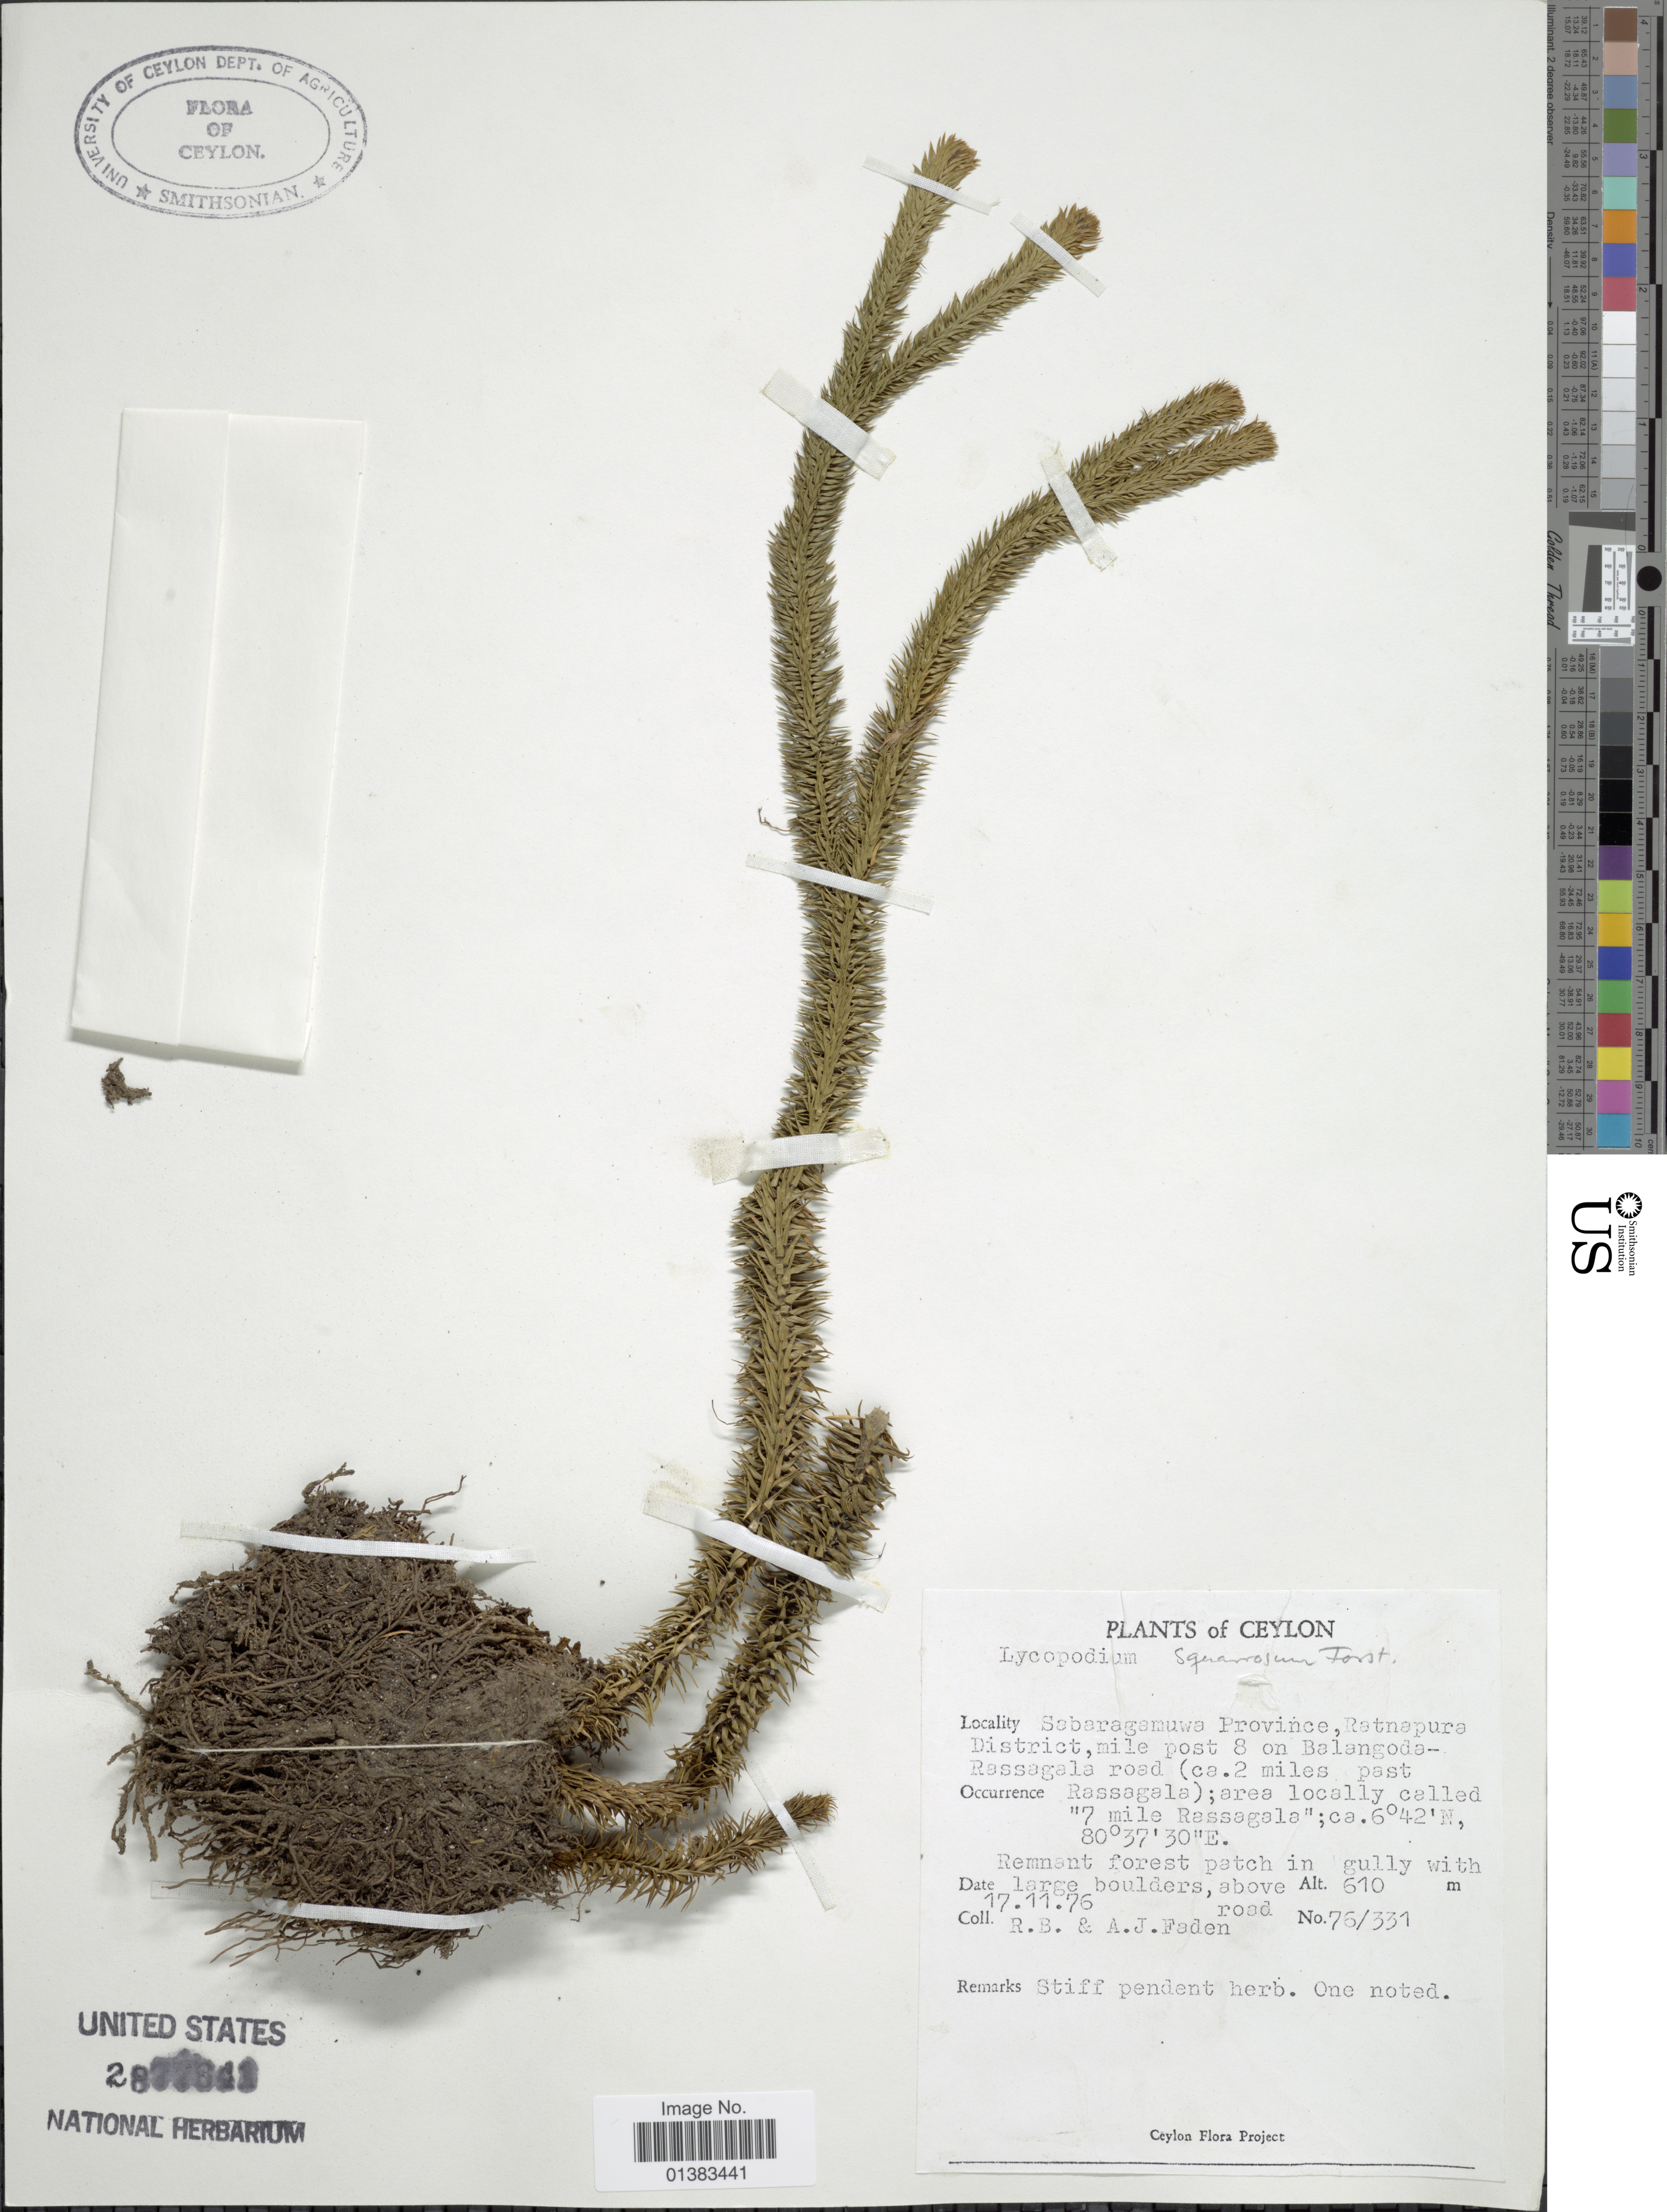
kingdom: Plantae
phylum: Tracheophyta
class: Lycopodiopsida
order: Lycopodiales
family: Lycopodiaceae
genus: Phlegmariurus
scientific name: Phlegmariurus ulcifolius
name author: (Sw.) S. R. Gosh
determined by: Field, A. R.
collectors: R. B. Faden & A. J. Faden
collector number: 76/331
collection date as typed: Transcribed d/m/y: 17/11/76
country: Sri Lanka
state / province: Sabaragamuwa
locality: Ceylon. Sabaragamuwa Province, Ratnapura District, mile post 8 on Balangoda-Rassagala road (ca. 2 miles past Rassagala); area locally called "7 mile Rassagala"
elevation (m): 610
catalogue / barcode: US 2877841